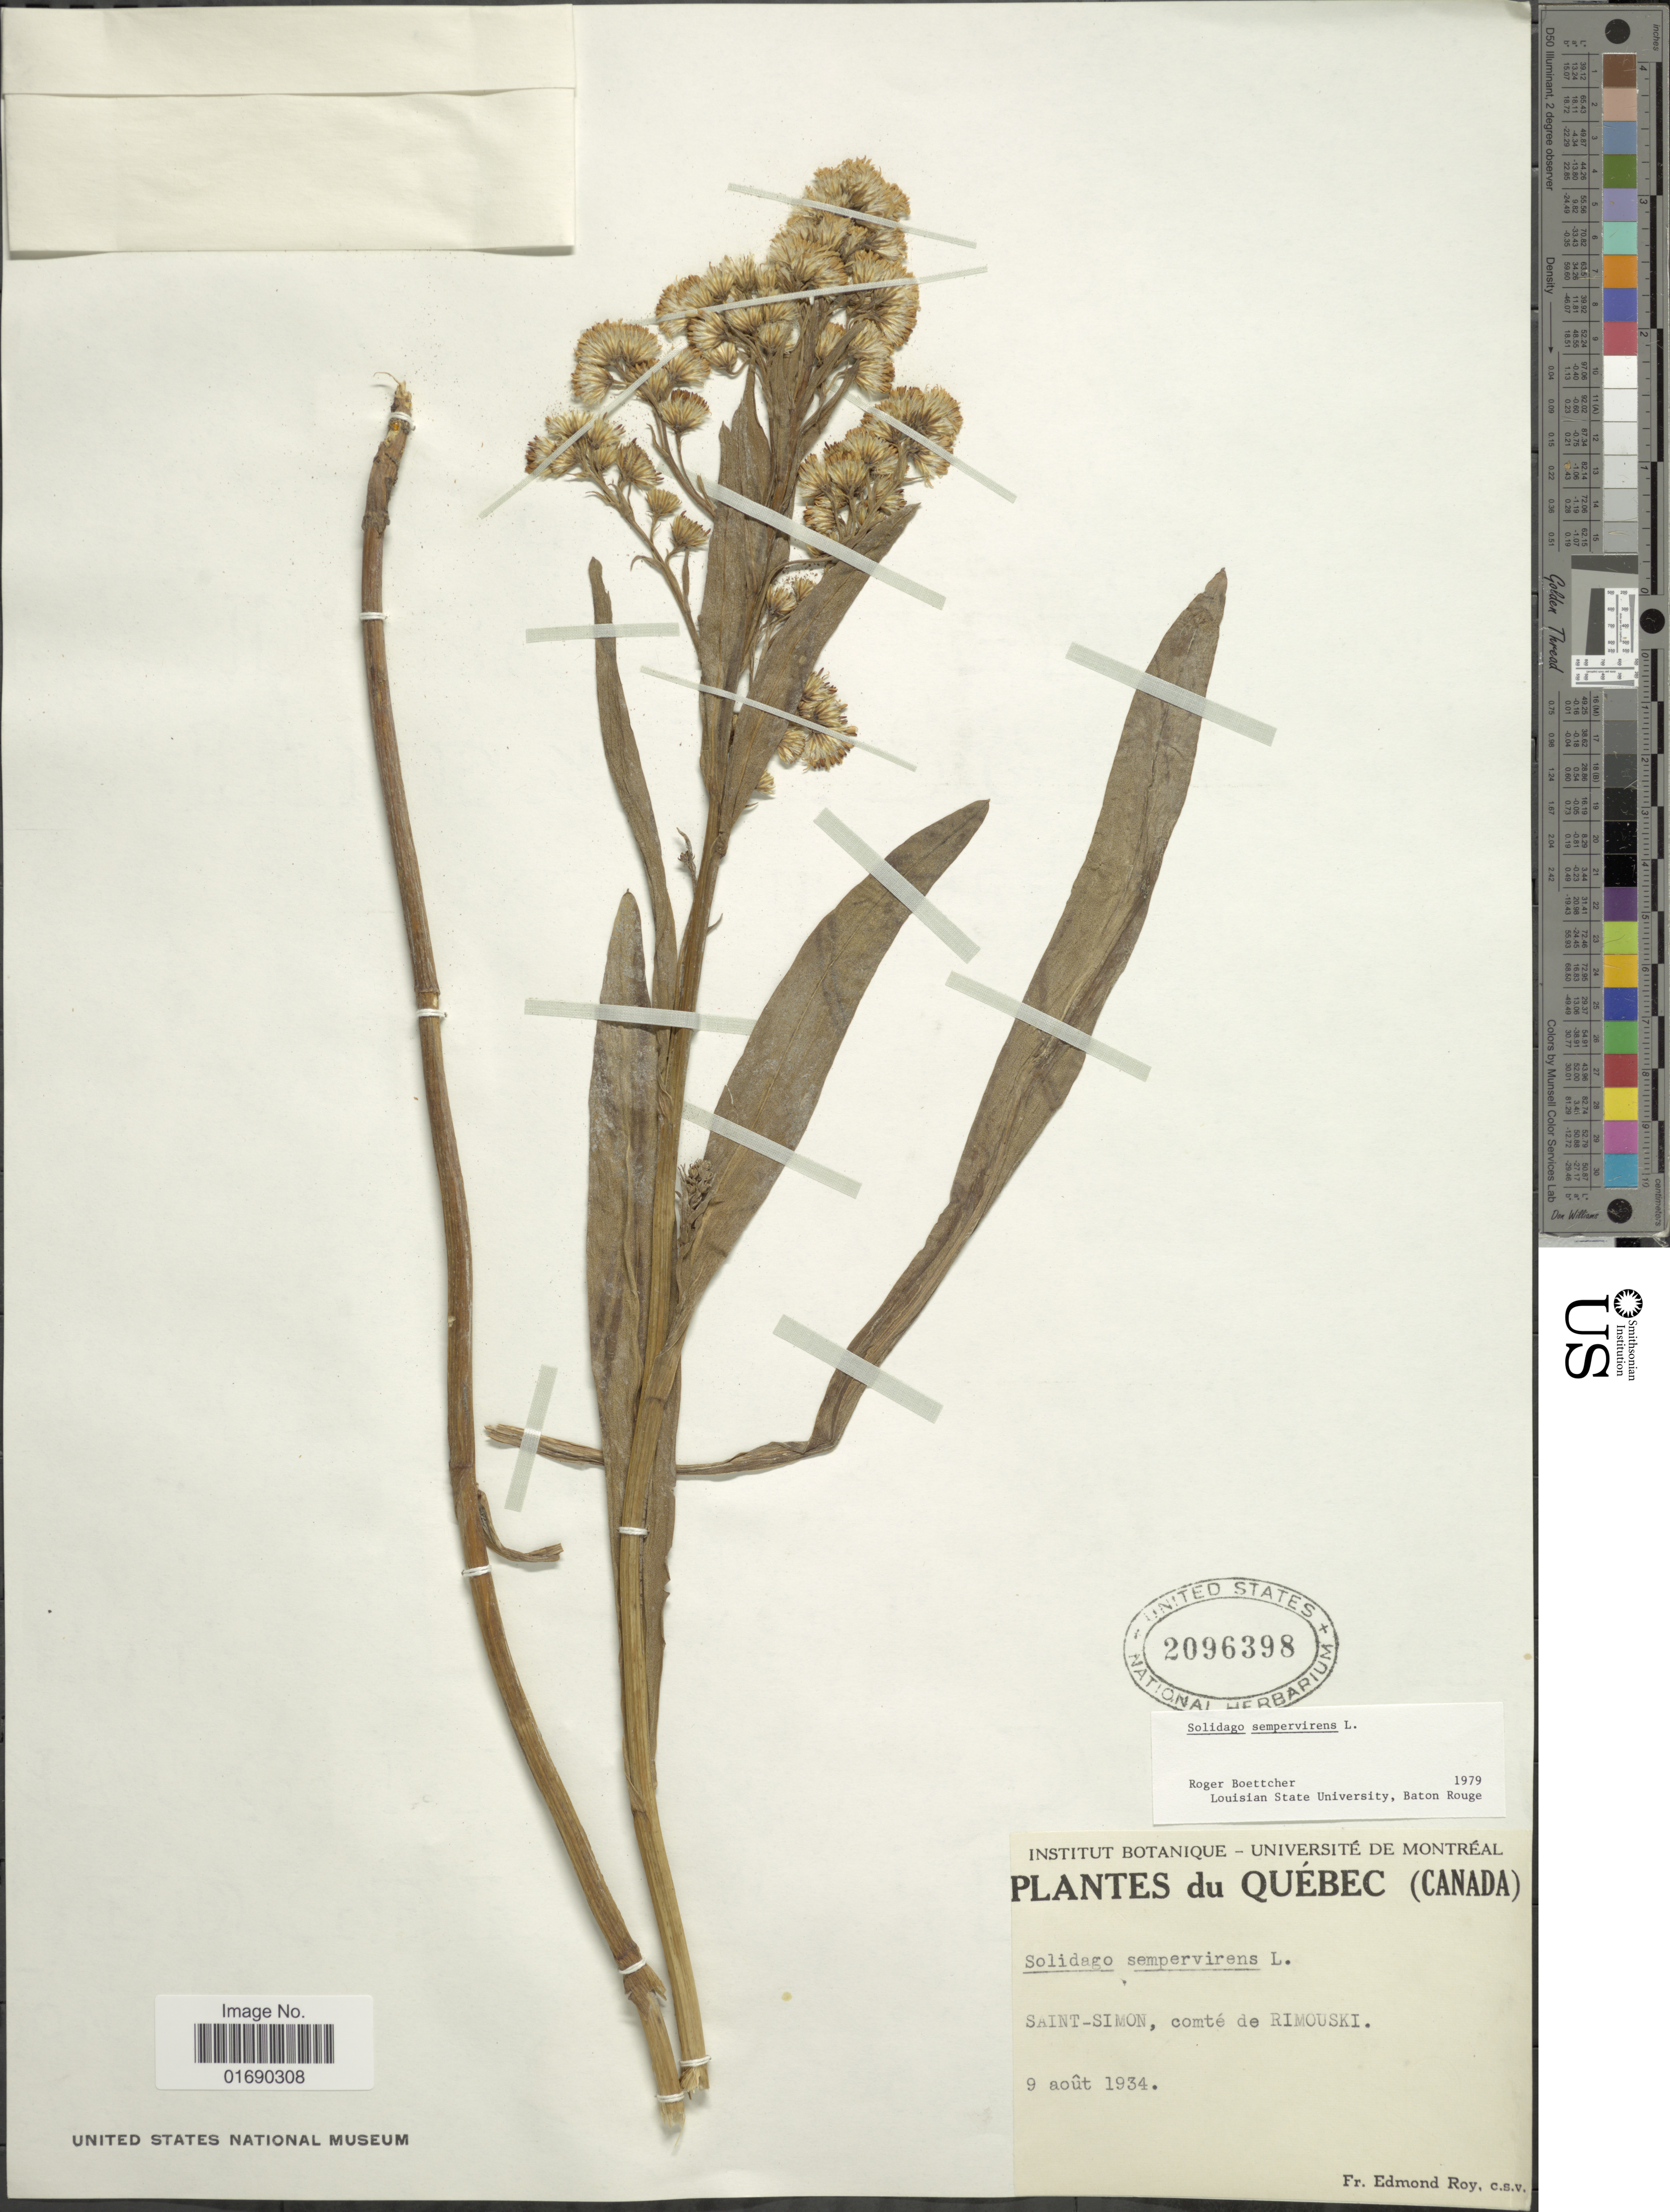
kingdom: Plantae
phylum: Tracheophyta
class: Magnoliopsida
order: Asterales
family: Asteraceae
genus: Solidago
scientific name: Solidago sempervirens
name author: L.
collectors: E. Roy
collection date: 1934-08-09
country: Canada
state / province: Quebec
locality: Saint-Simon, comté de Rimouski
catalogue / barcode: US 2096398